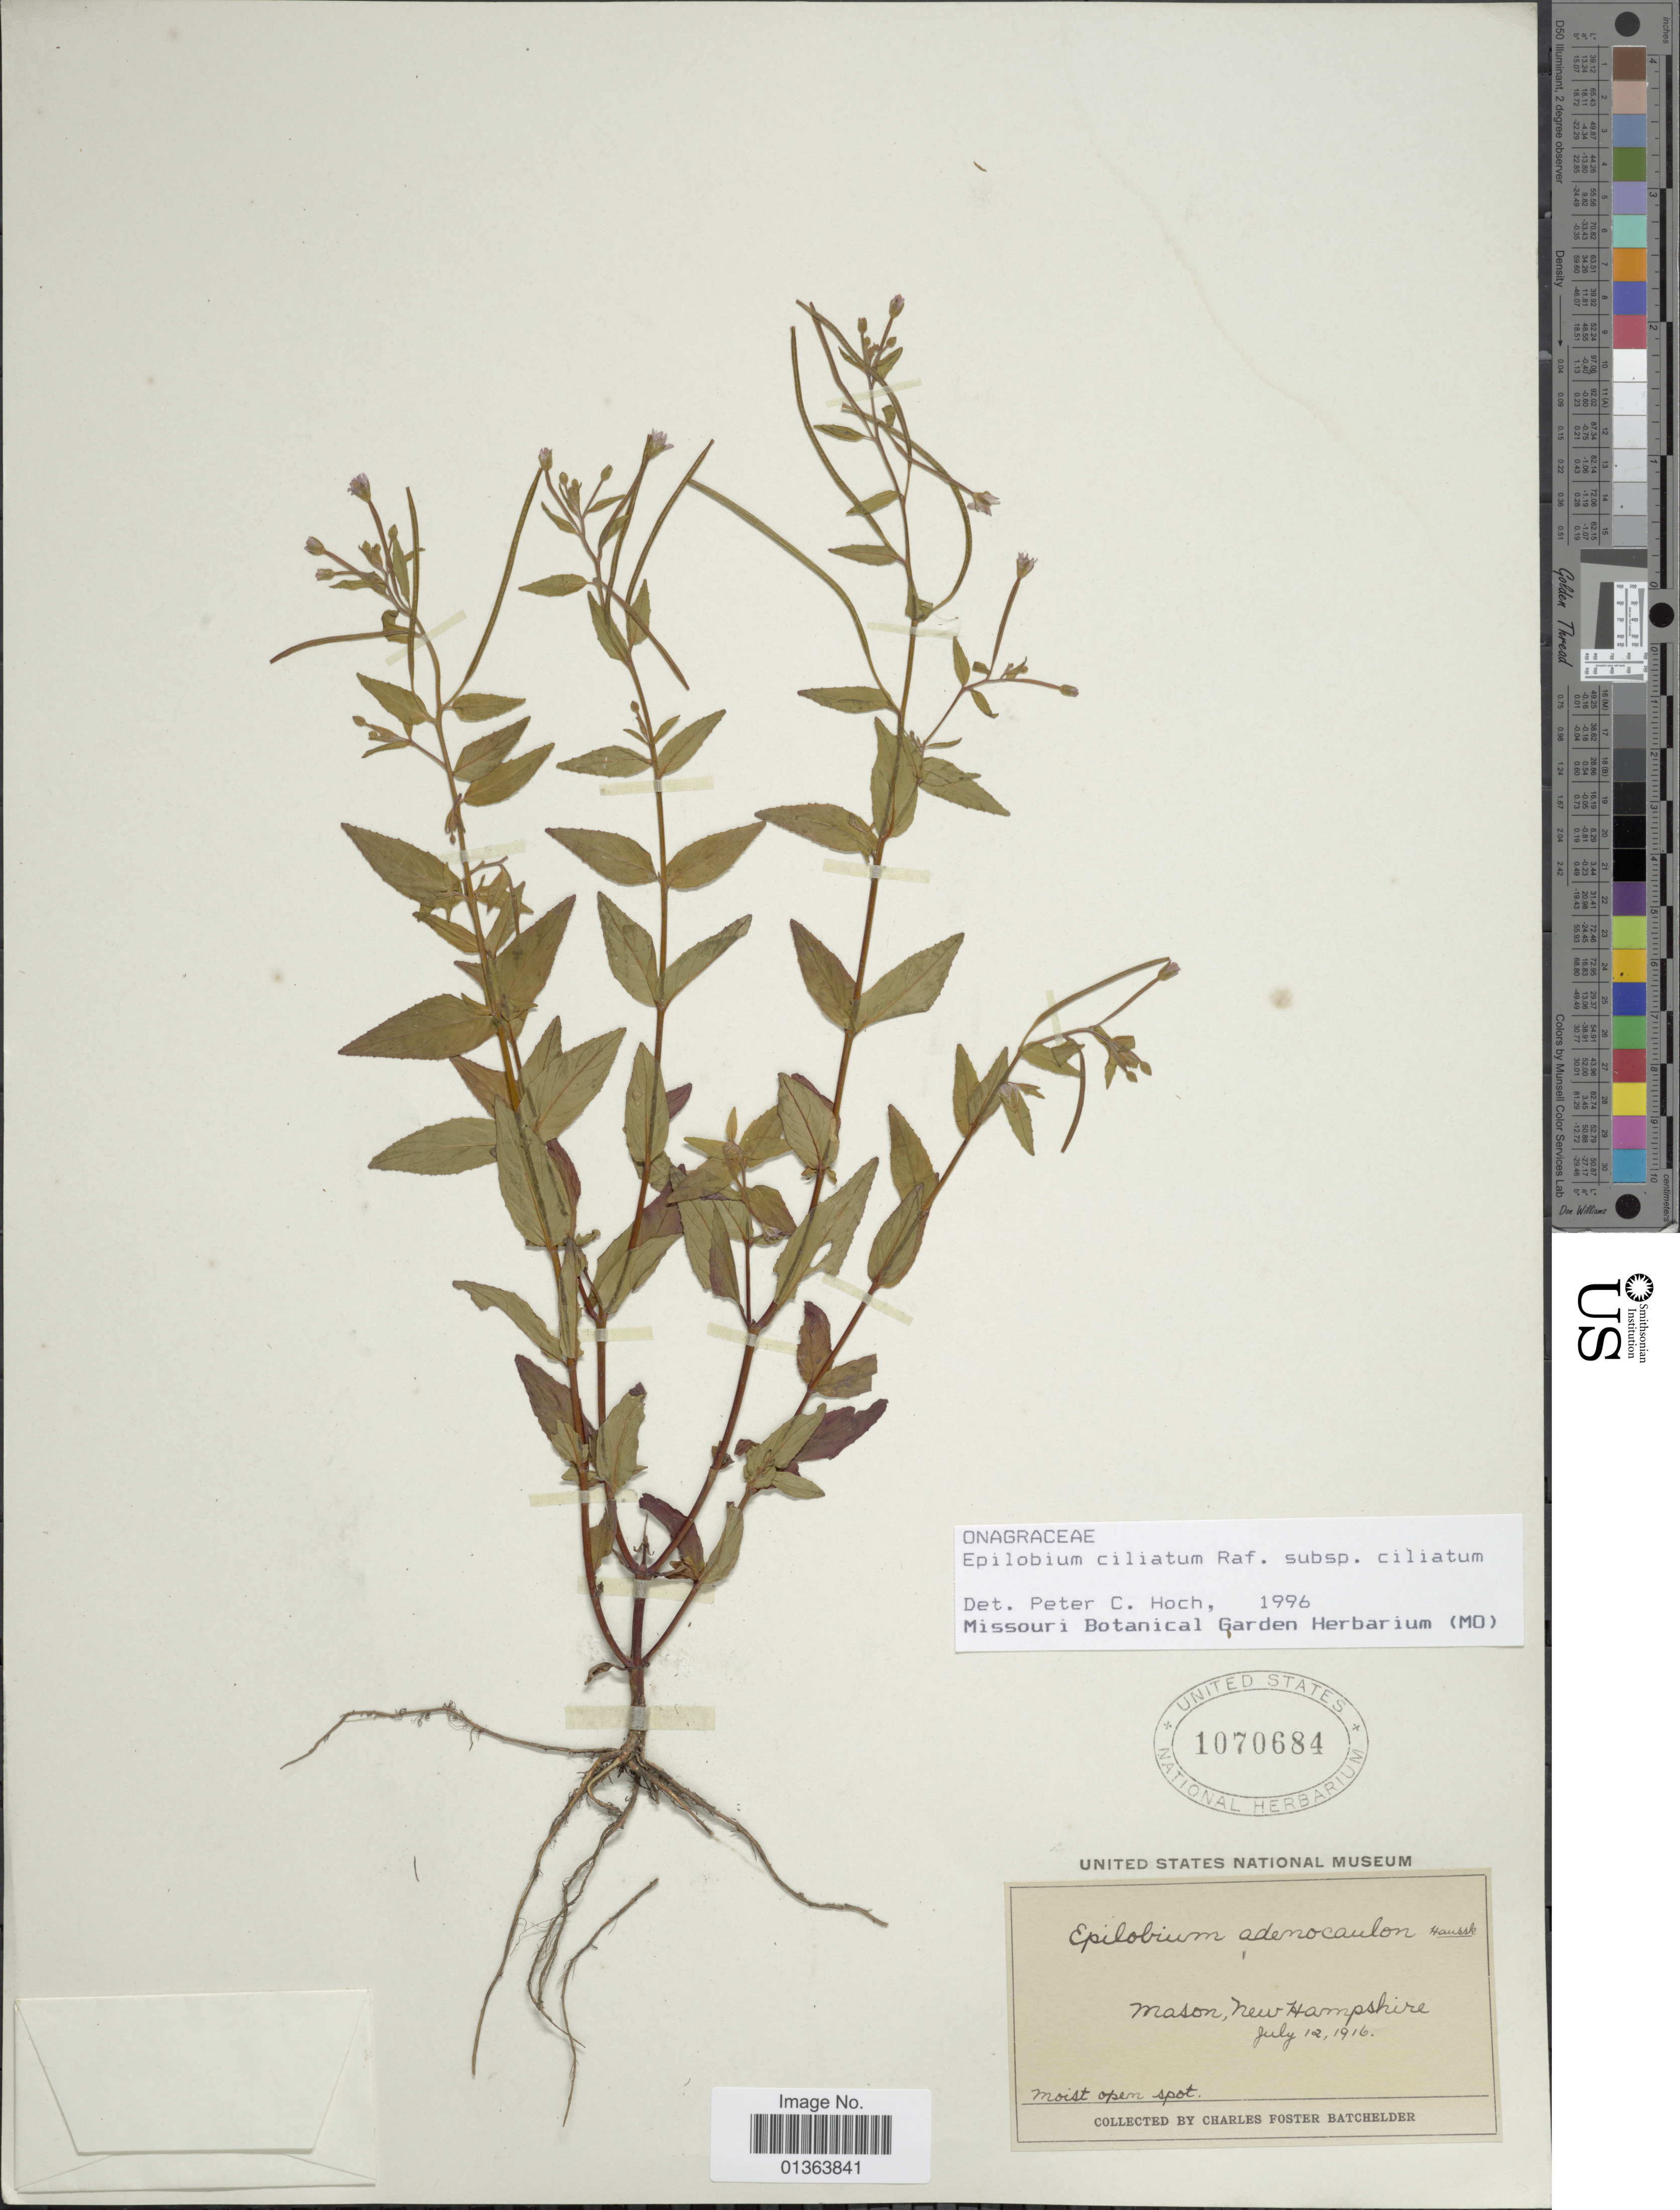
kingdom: Plantae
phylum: Tracheophyta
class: Magnoliopsida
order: Myrtales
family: Onagraceae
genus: Epilobium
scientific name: Epilobium ciliatum subsp. ciliatum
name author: Raf.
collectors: C. Batchelder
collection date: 1916-07-12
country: United States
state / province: New Hampshire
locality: Mason.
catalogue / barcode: US 1070684